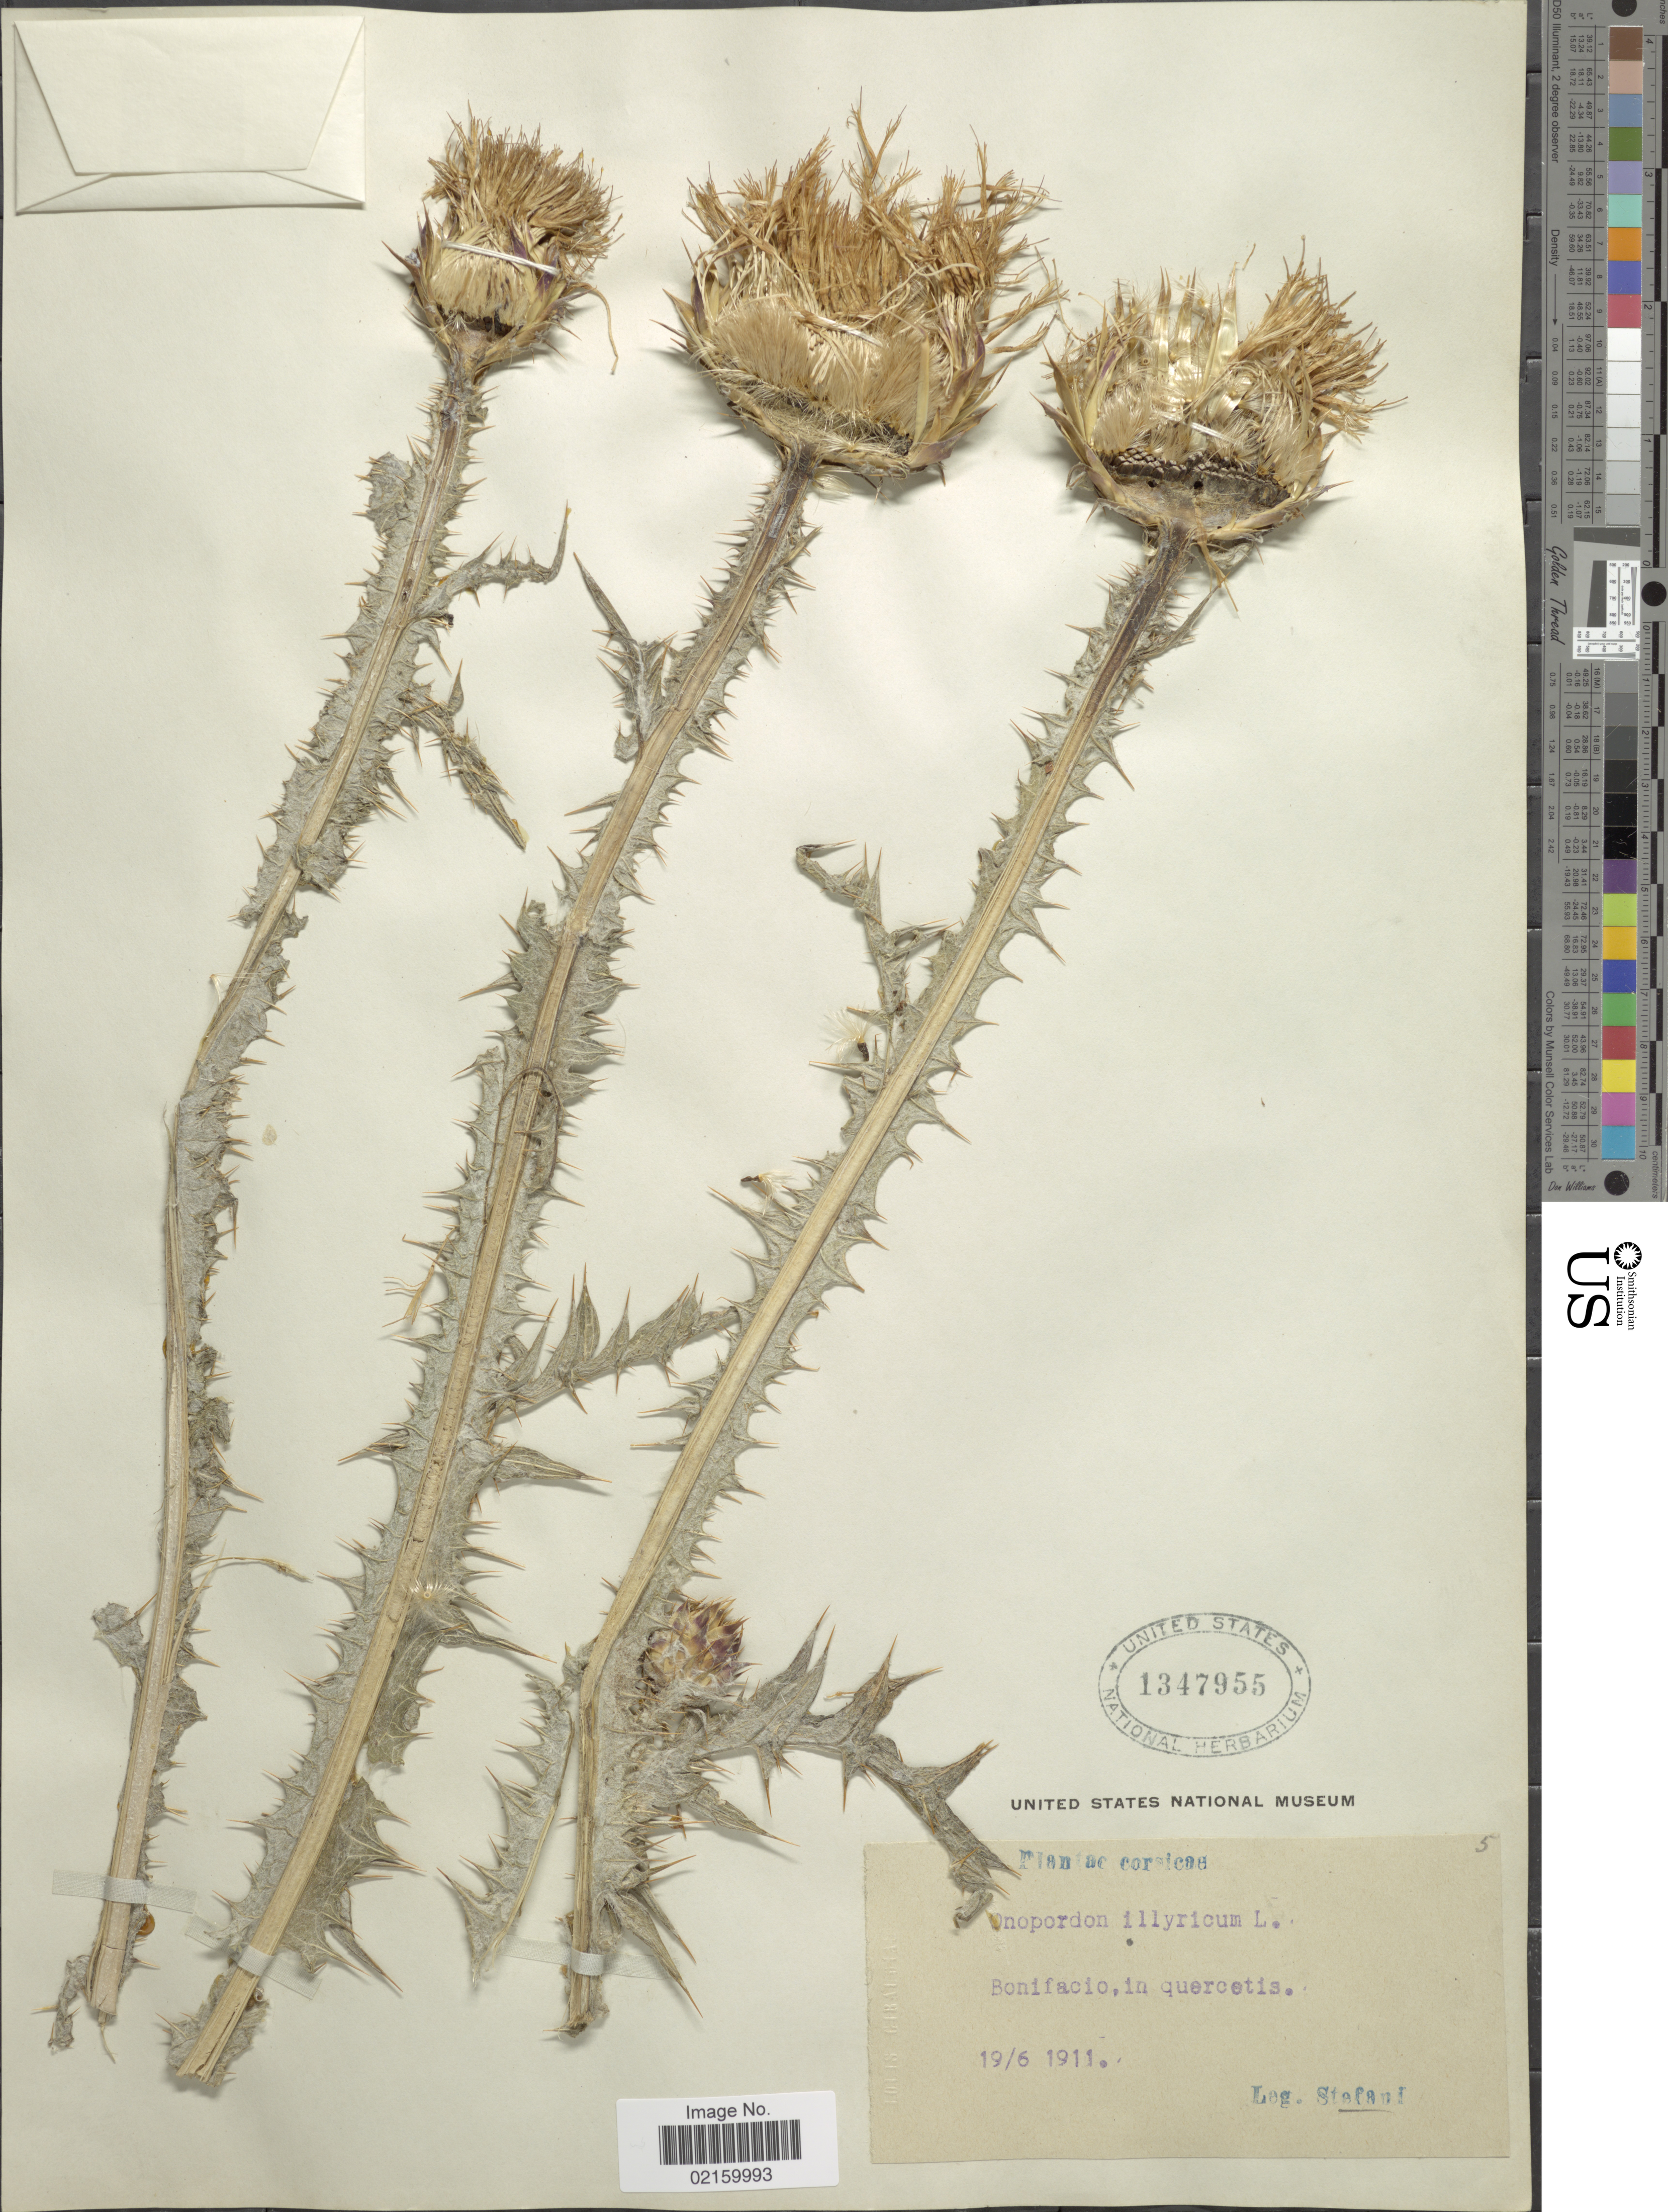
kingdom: Plantae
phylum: Tracheophyta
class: Magnoliopsida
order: Asterales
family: Asteraceae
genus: Onopordum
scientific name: Onopordum illyricum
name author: L.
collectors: Stefani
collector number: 5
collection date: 1911-06-19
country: France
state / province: Corsica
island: Corse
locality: Corsicae, Bonifacino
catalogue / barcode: US 1347955